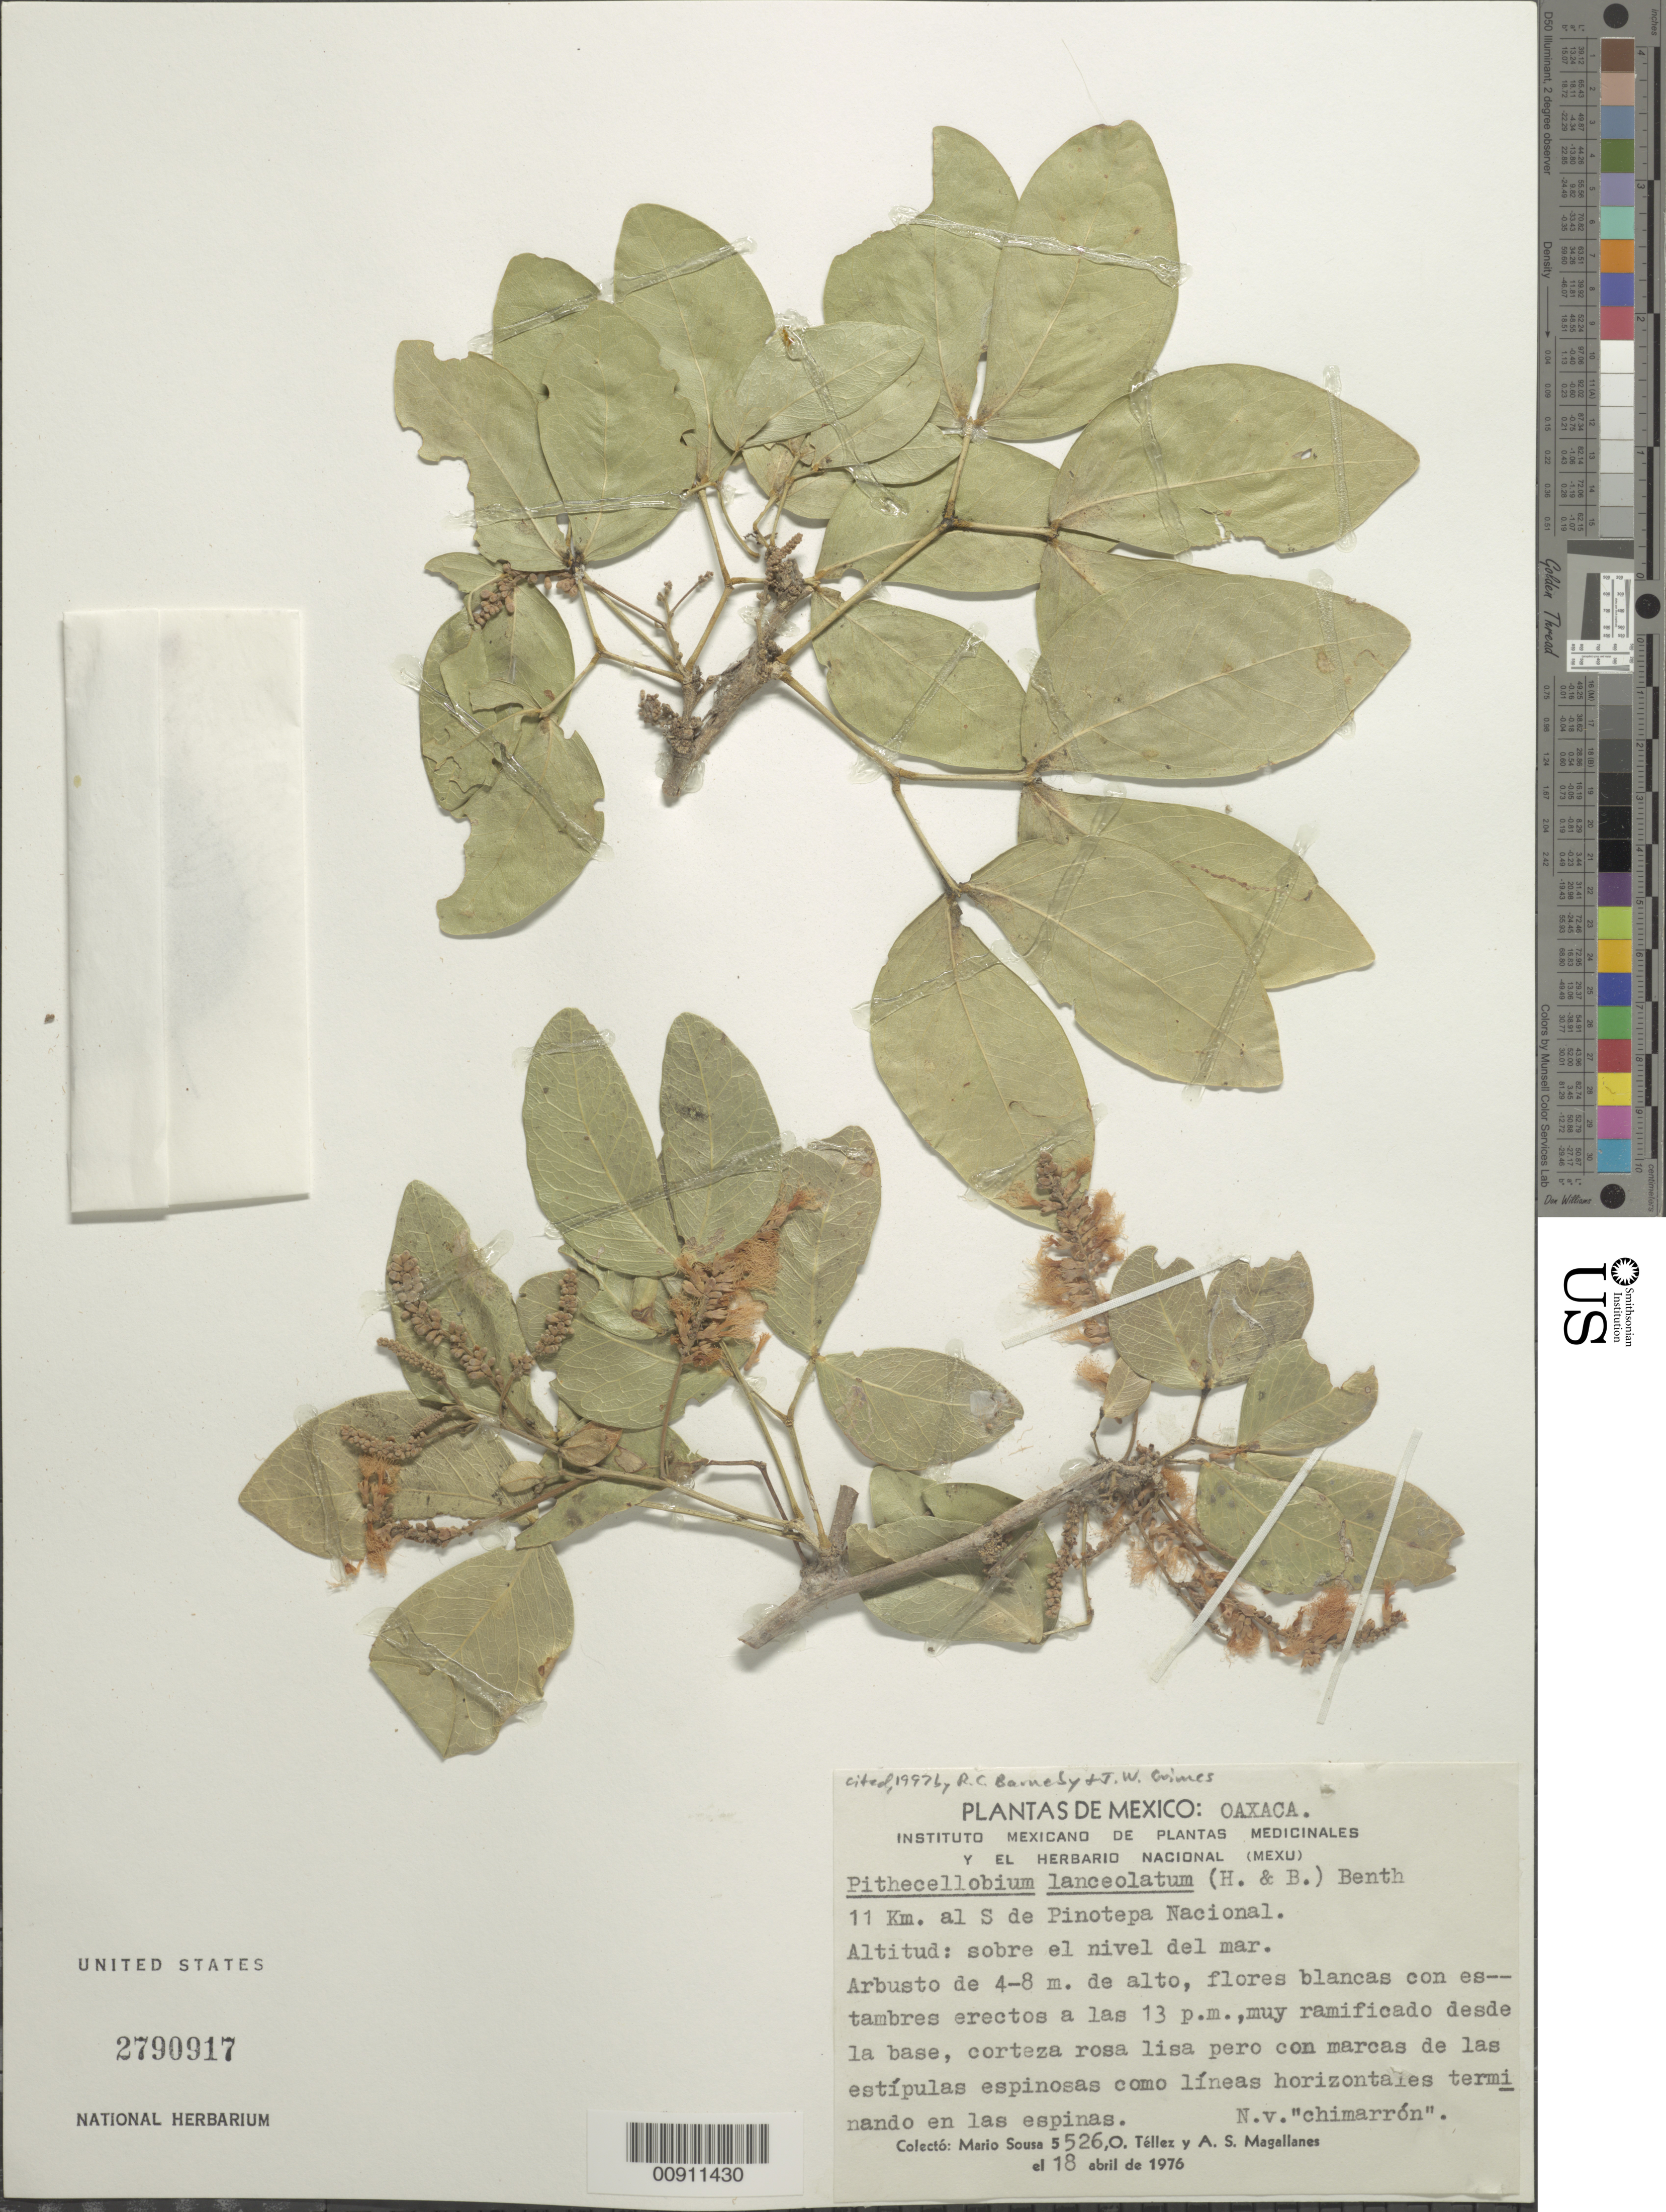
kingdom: Plantae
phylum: Tracheophyta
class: Magnoliopsida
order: Fabales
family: Fabaceae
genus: Pithecellobium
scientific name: Pithecellobium lanceolatum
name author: (Humb. & Bonpl. ex Willd.) Benth.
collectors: M. Sousa S., O. Téllez V. & A. Magallanes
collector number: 5526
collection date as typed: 18 Apr 1976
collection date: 1976-04-18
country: Mexico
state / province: Oaxaca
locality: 11 km. al S de Pinotepa Nacional.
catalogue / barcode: US 2790917